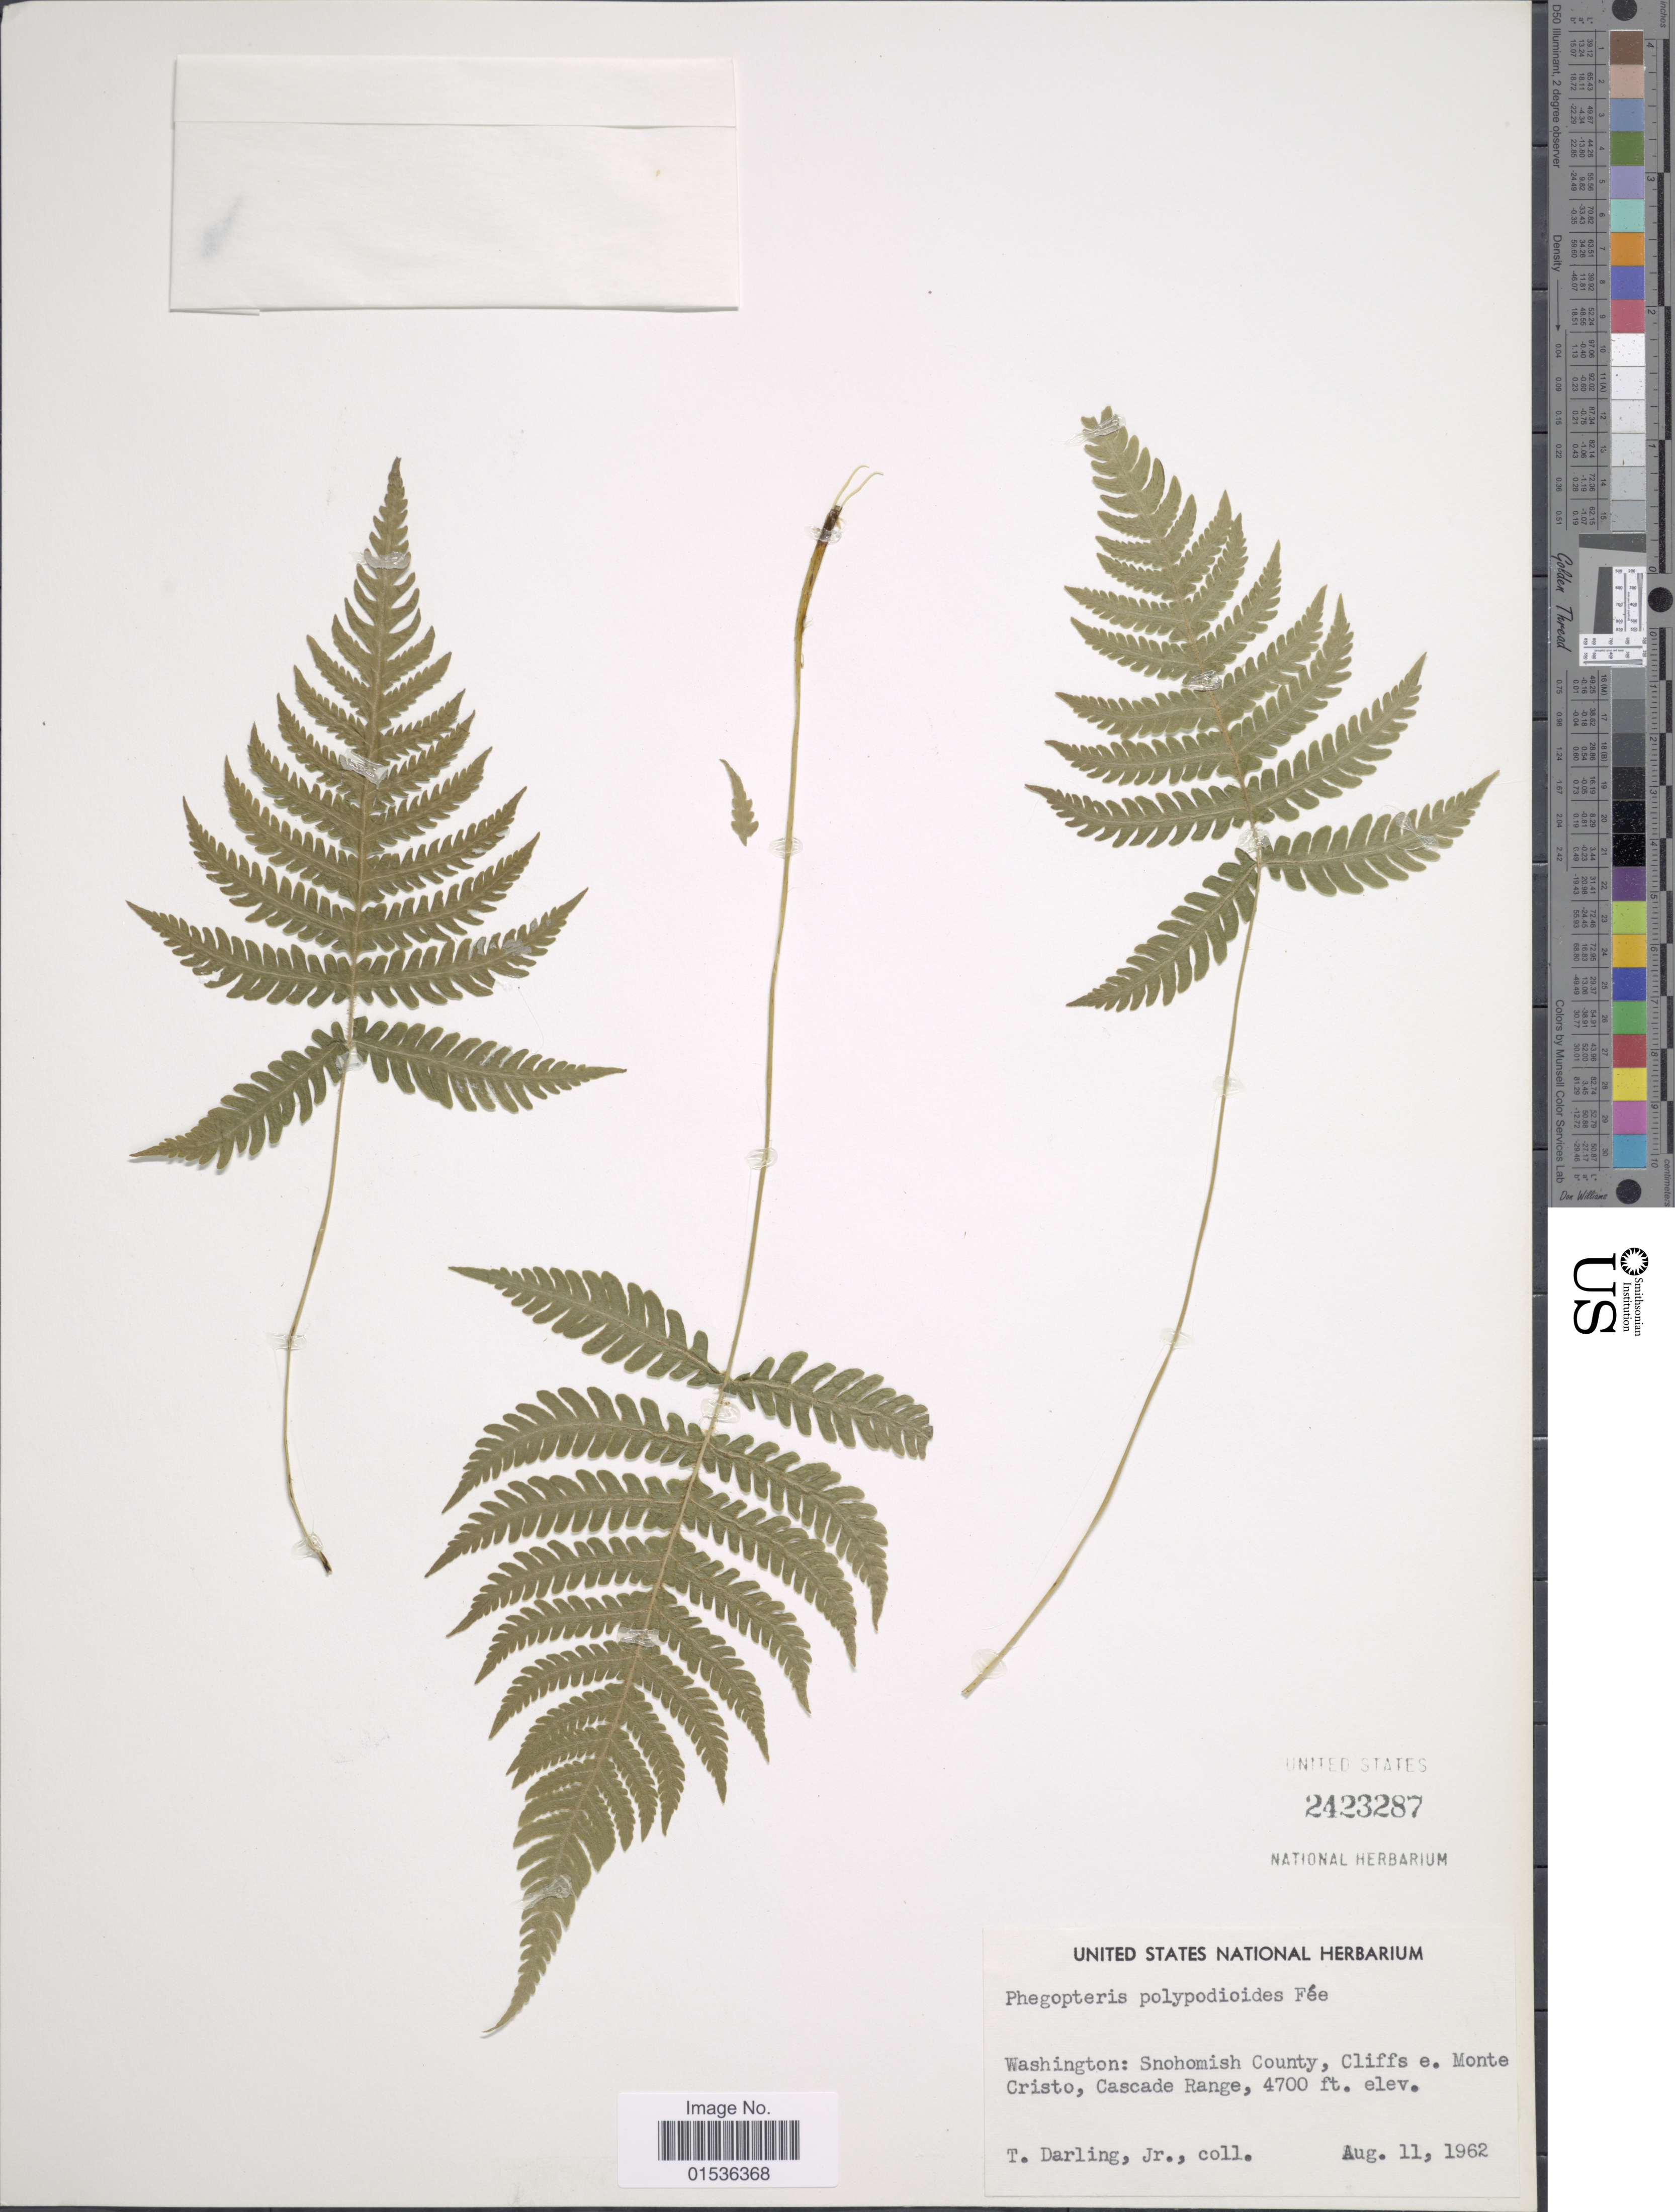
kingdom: Plantae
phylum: Tracheophyta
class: Polypodiopsida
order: Polypodiales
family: Thelypteridaceae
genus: Phegopteris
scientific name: Phegopteris connectilis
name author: (Michx.) Watt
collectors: T. Darling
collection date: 1962-08-11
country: United States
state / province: Washington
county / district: Snohomish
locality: Washington: Snohomish County, Cliffs e. Monte Critso, Cascade Range.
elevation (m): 1433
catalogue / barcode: US 2423287